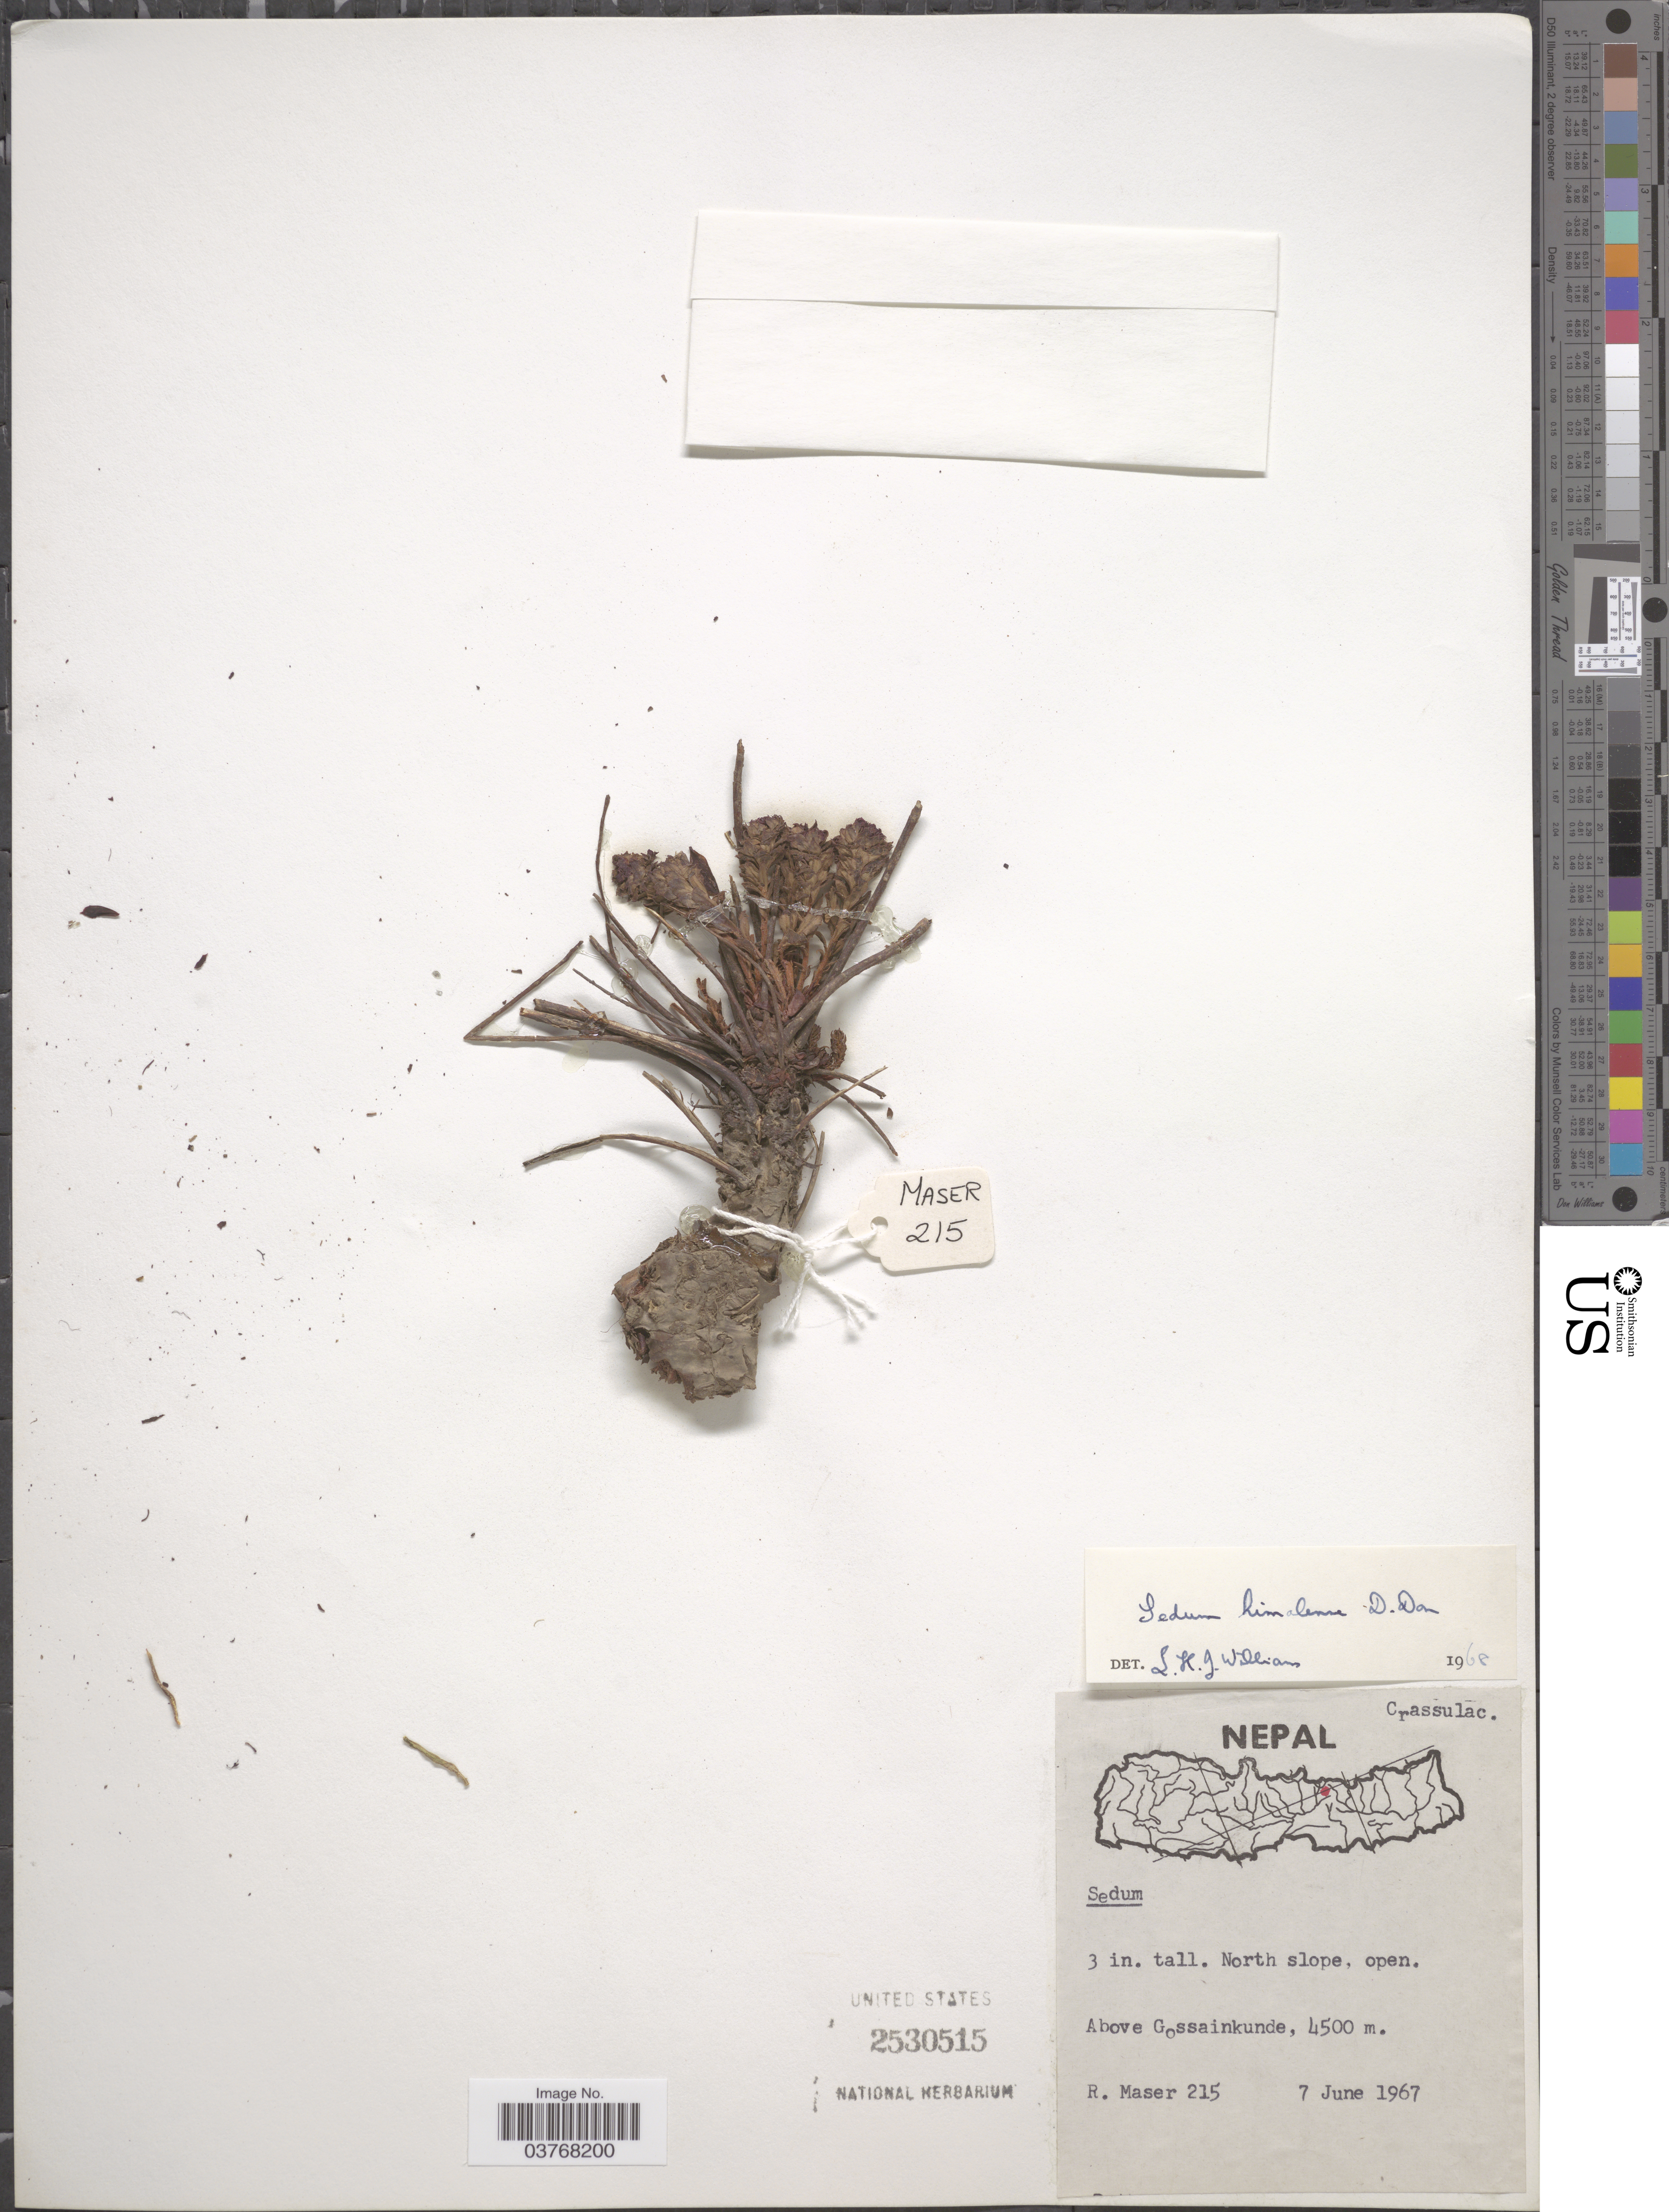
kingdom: Plantae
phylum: Tracheophyta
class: Magnoliopsida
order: Saxifragales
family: Crassulaceae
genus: Rhodiola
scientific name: Rhodiola himalensis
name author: (D. Don) S.H. Fu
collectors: R. Maser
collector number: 215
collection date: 1967-06-07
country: Nepal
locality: Above Gossainkunde.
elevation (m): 4500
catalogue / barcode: US 2530515